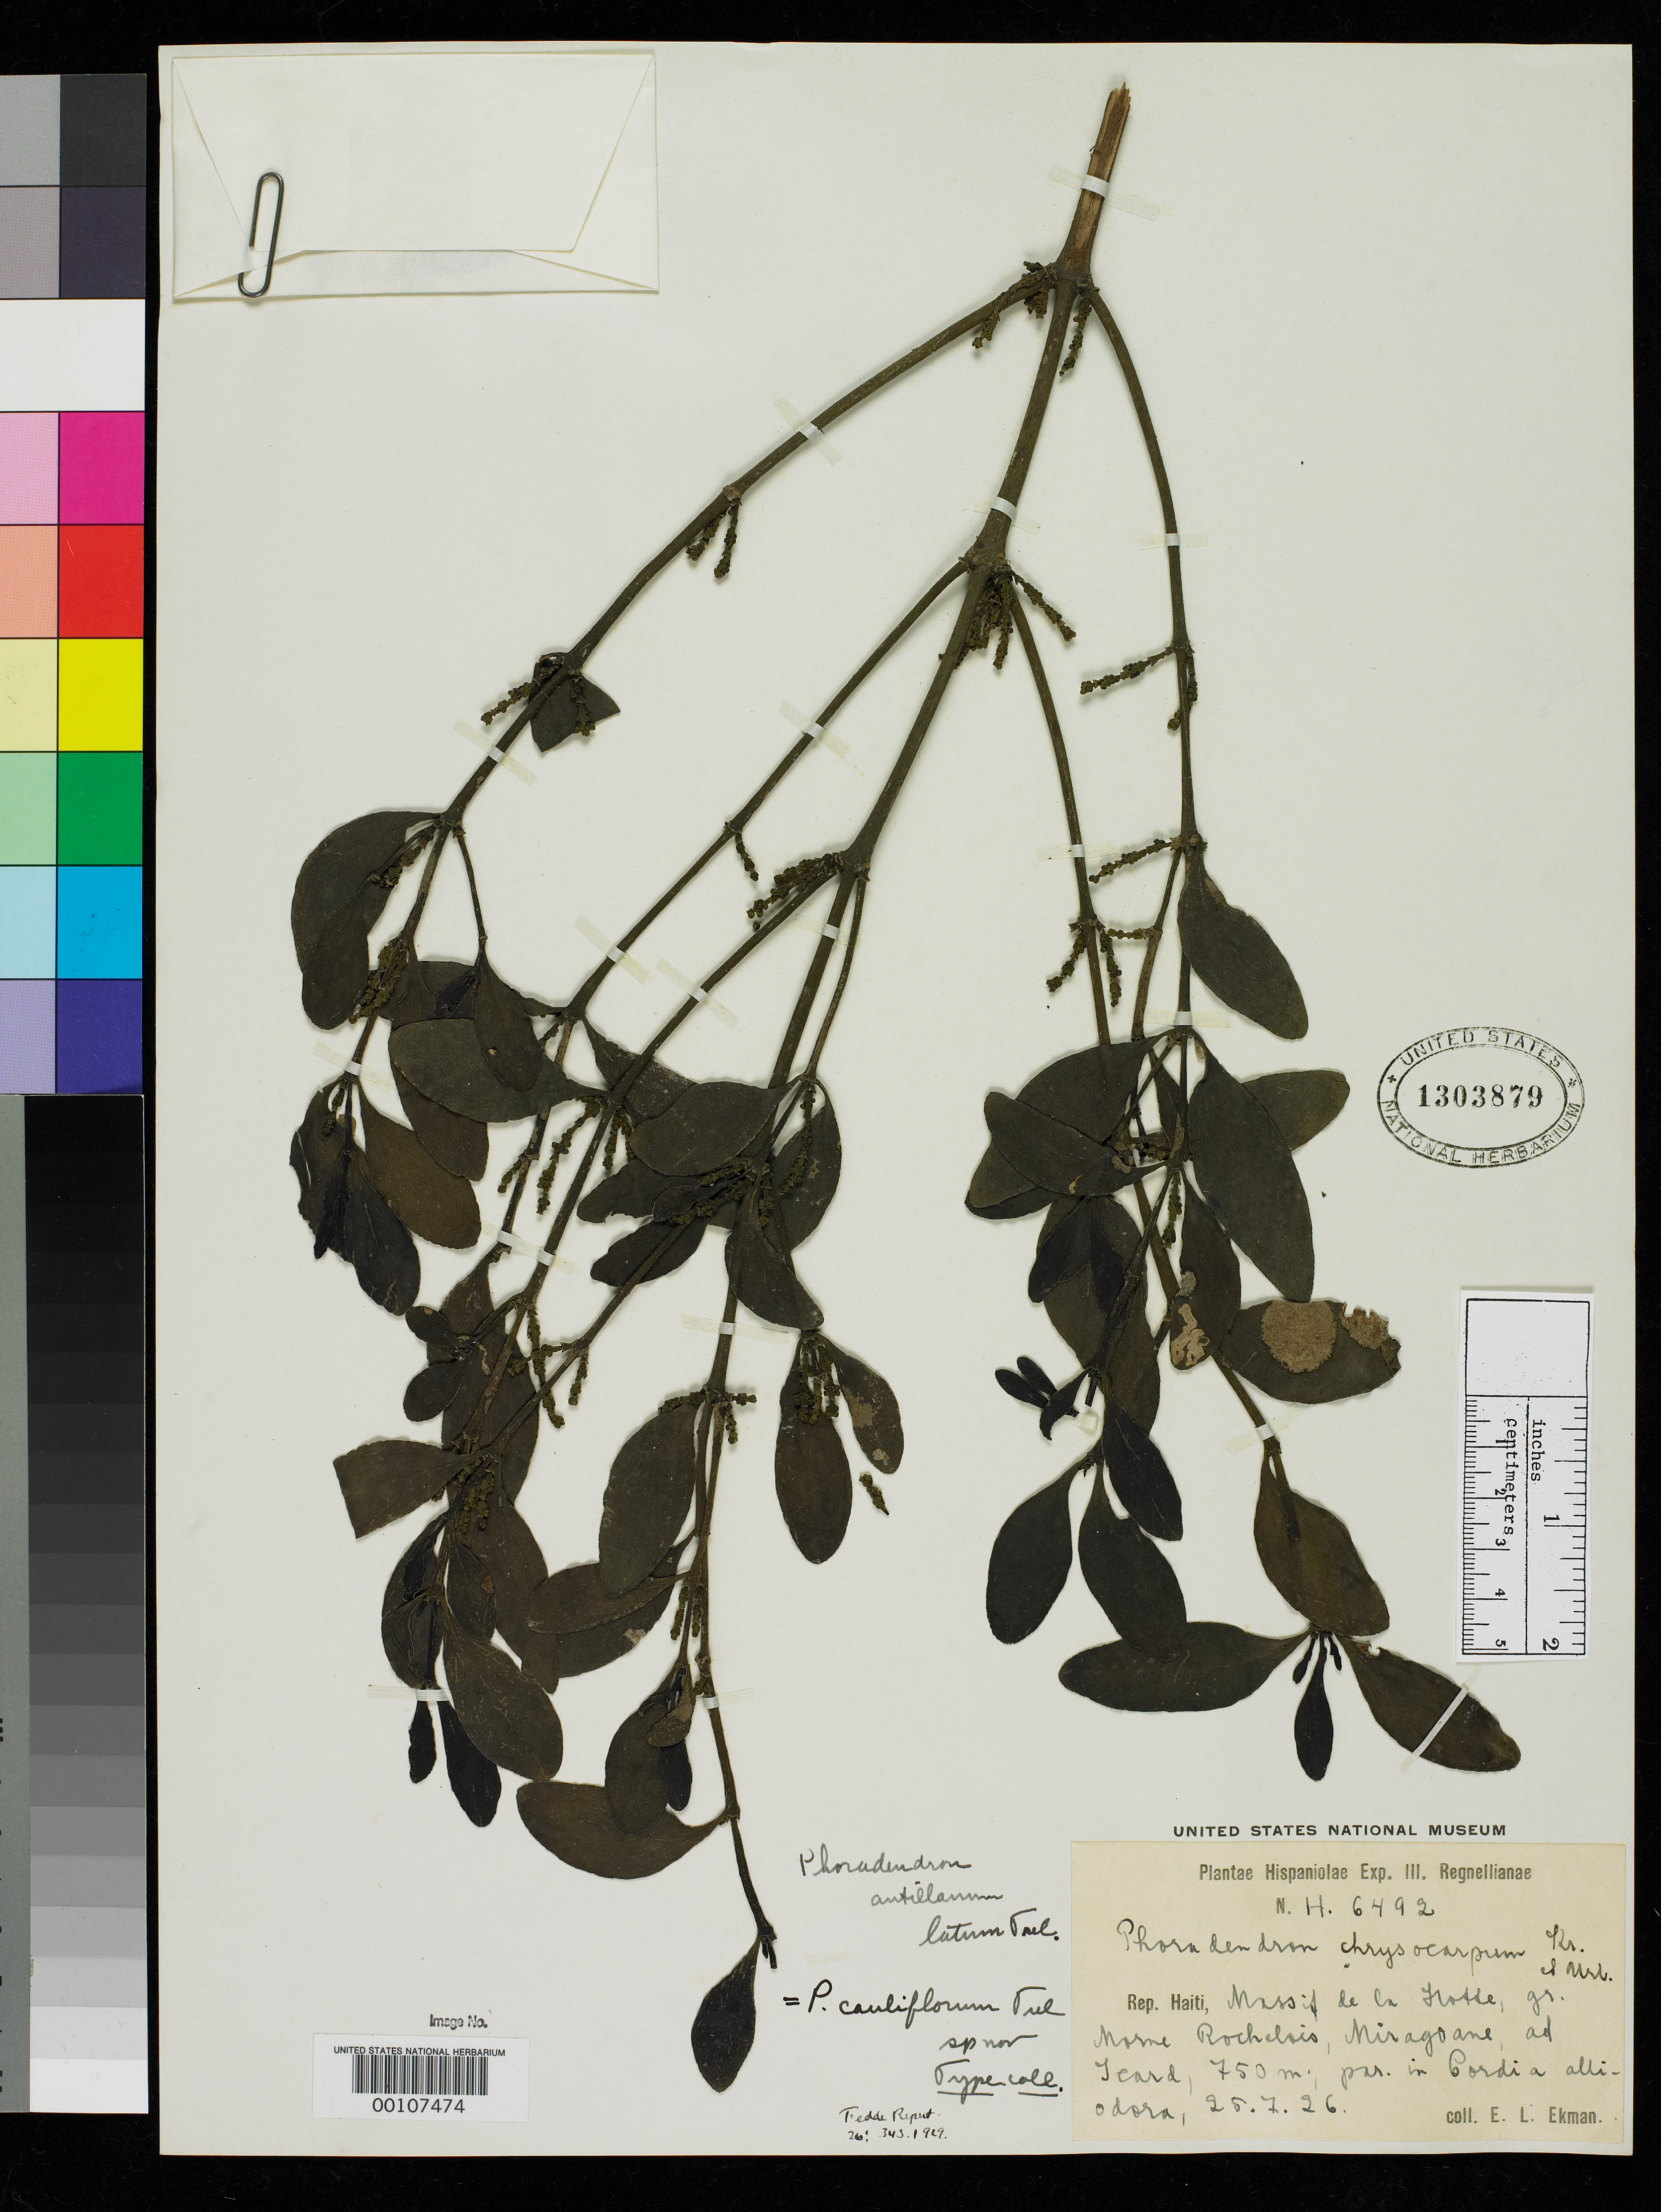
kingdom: Plantae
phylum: Tracheophyta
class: Magnoliopsida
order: Santalales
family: Viscaceae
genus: Phoradendron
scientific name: Phoradendron cauliflorum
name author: Trel.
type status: Isotype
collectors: E. L. Ekman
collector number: H 6492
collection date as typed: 25 Jul 1926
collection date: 1926-07-25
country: Haiti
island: Hispaniola Island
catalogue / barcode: US 1303879